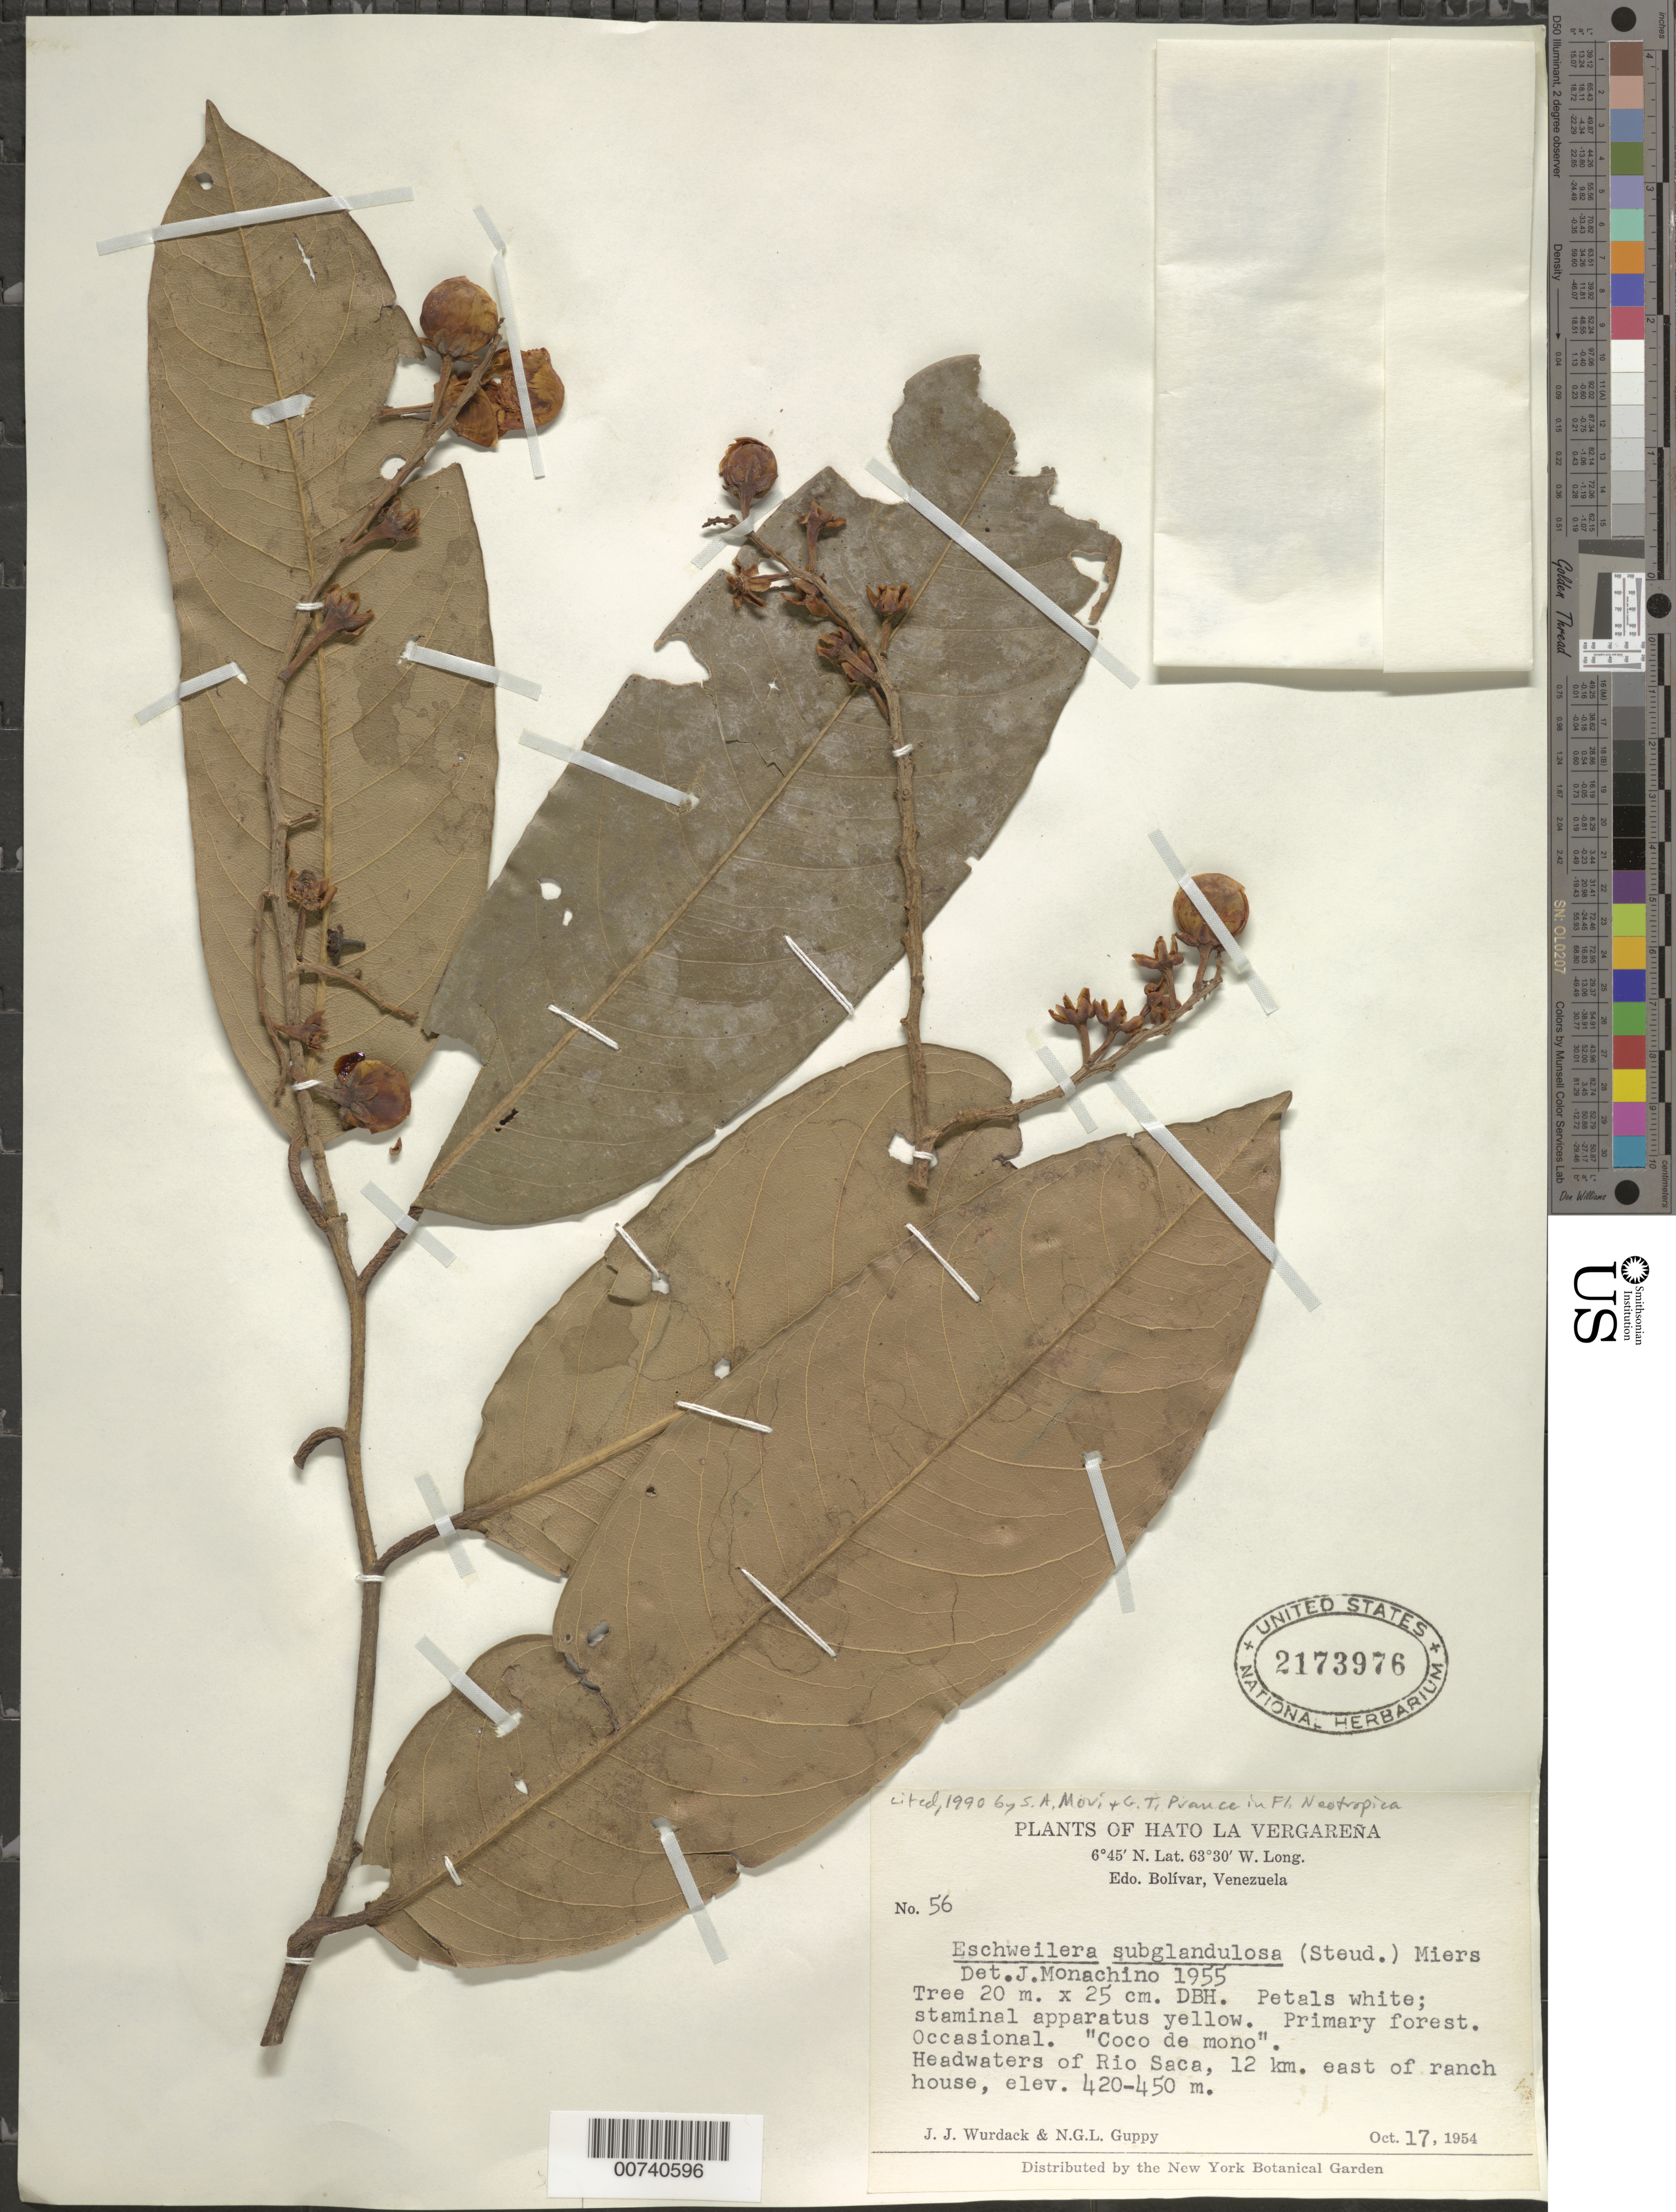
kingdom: Plantae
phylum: Tracheophyta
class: Magnoliopsida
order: Ericales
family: Lecythidaceae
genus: Eschweilera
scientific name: Eschweilera subglandulosa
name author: (Steud. ex Berg) Miers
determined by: Mori, Scott A.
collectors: J. J. Wurdack & N. Guppy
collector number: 56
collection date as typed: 17-Oct-54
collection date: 1954-10-17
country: Venezuela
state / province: Bolívar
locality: Hato La Vergareña, Río Saca headwaters, 12 km E of ranch house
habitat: Primary forest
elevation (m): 420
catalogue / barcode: US 2173976